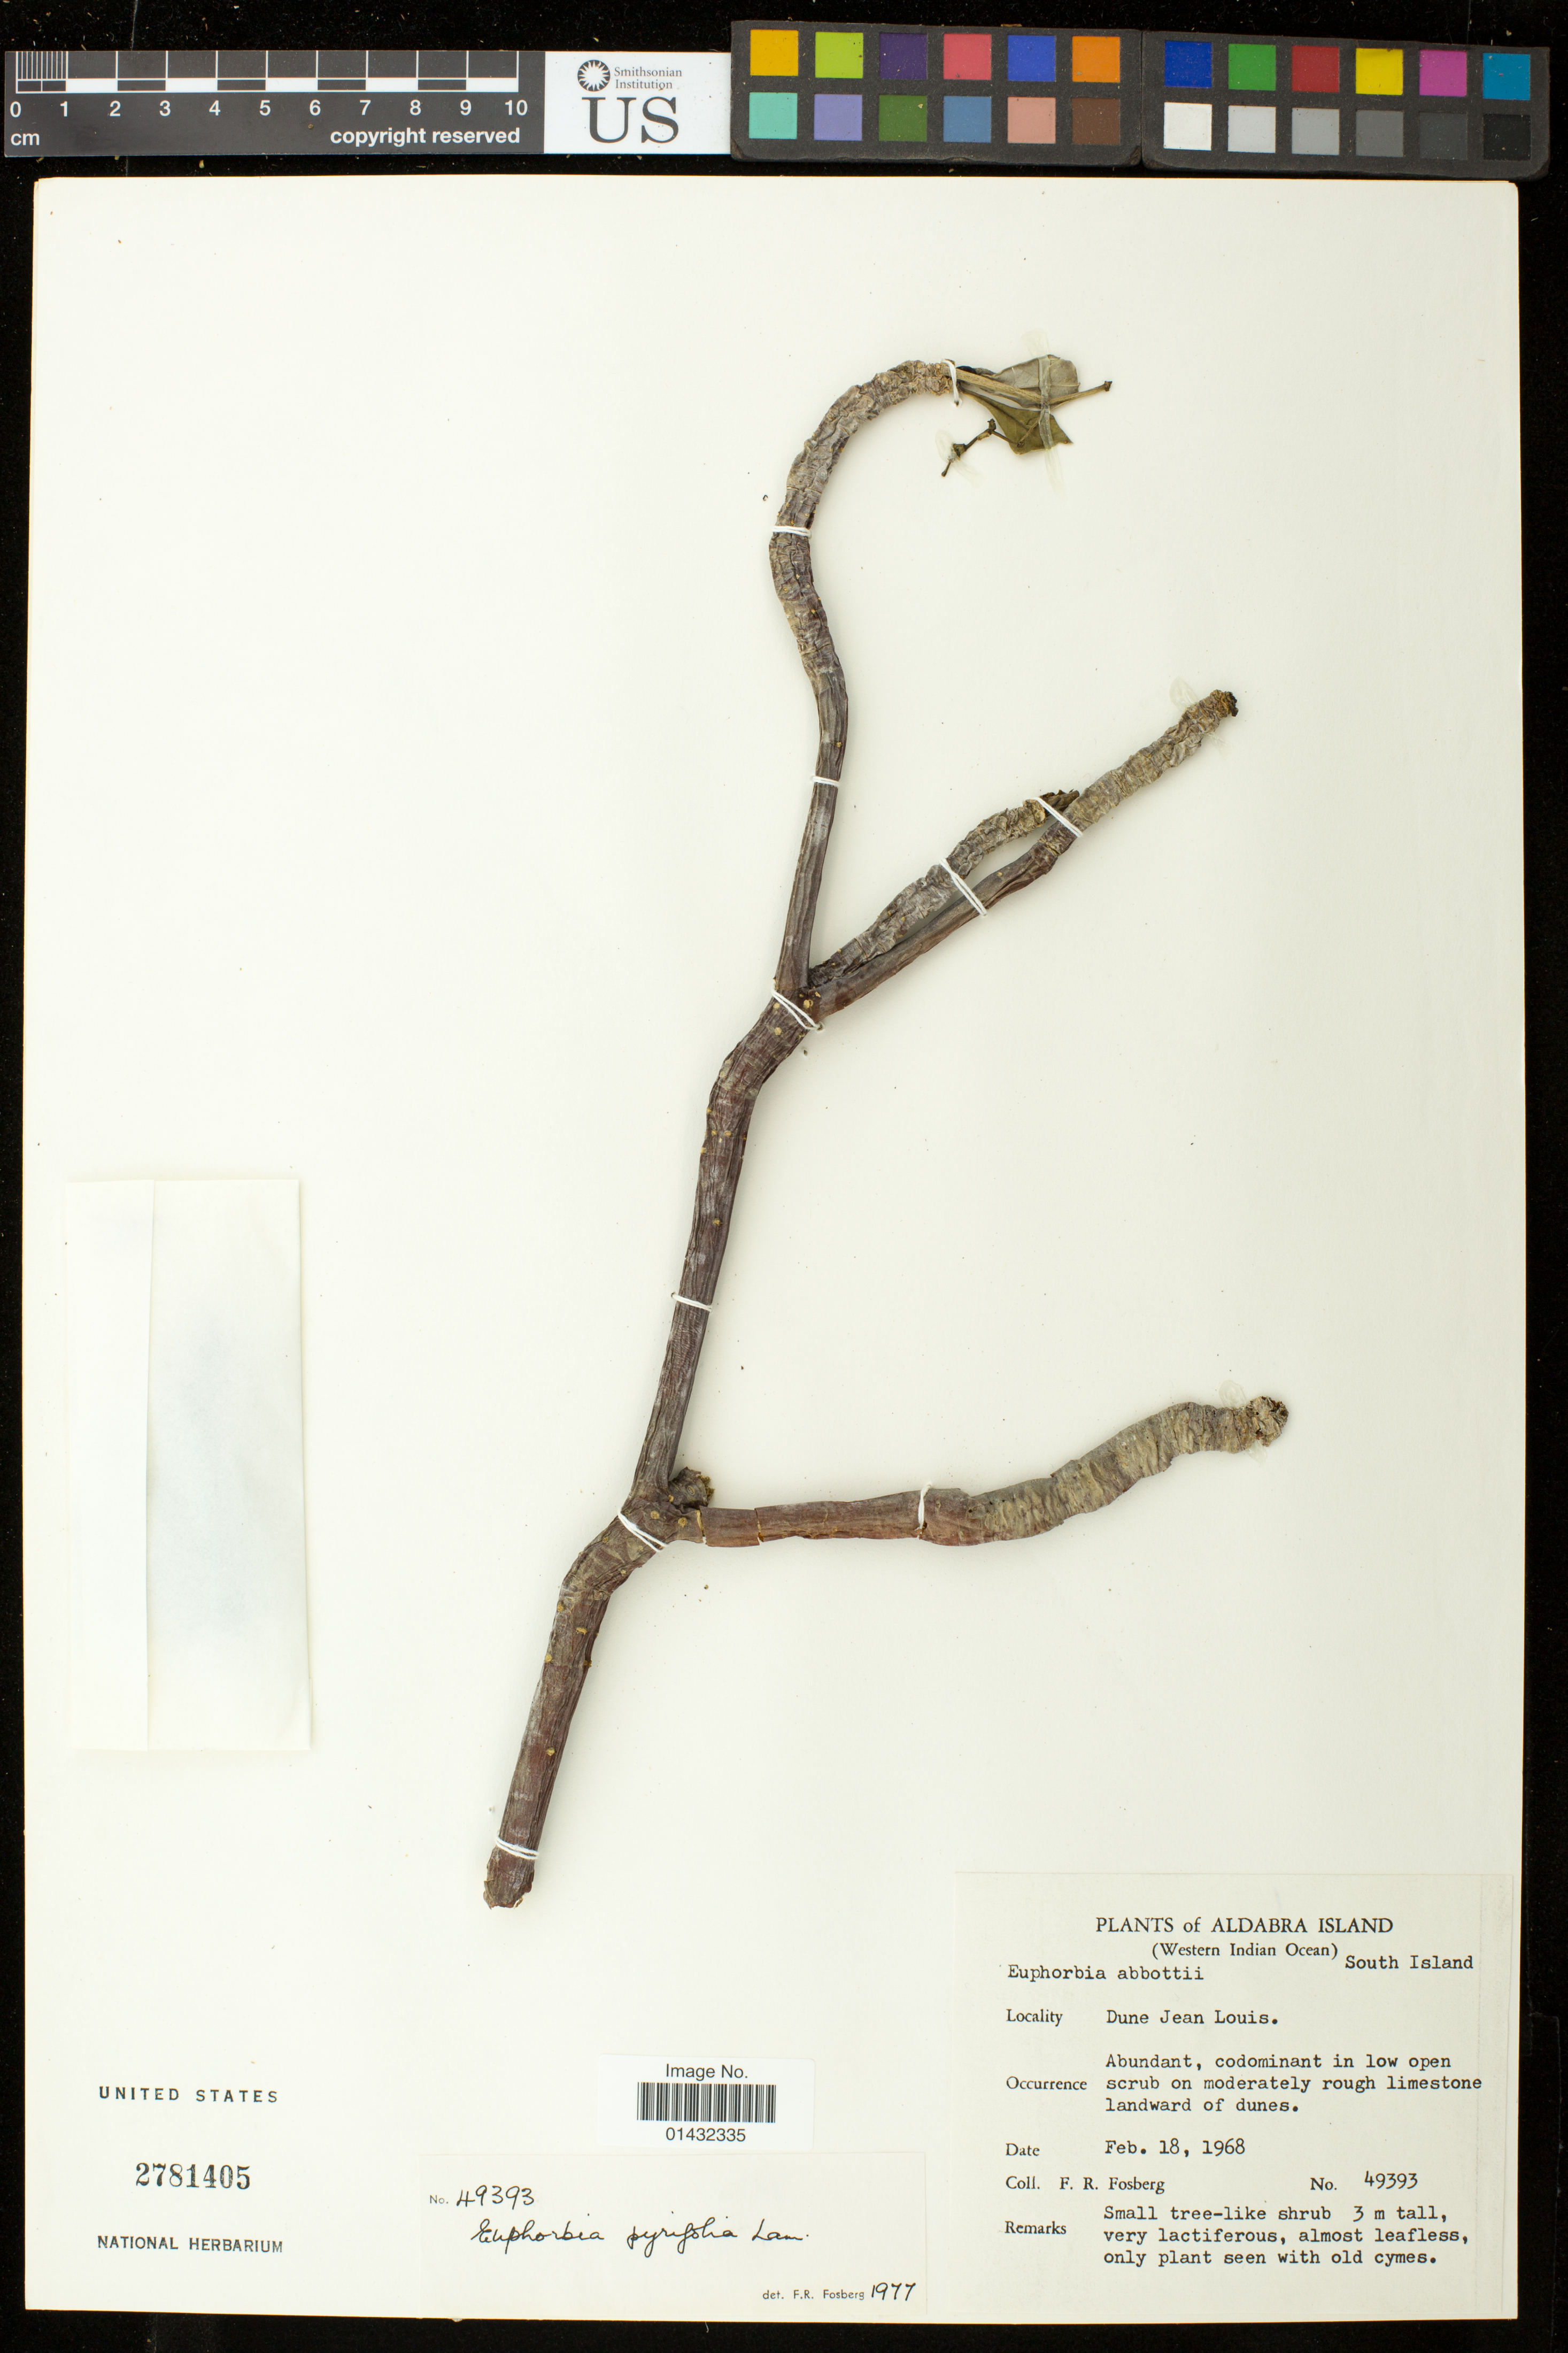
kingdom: Plantae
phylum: Tracheophyta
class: Magnoliopsida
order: Malpighiales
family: Euphorbiaceae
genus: Euphorbia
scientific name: Euphorbia pyrifolia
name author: Lam.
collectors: F. R. Fosberg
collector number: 49393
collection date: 1968-02-18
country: Seychelles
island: Aldabra Atoll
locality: Aldabra Island; South Island; Dune Jean Louis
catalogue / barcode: US 2781405